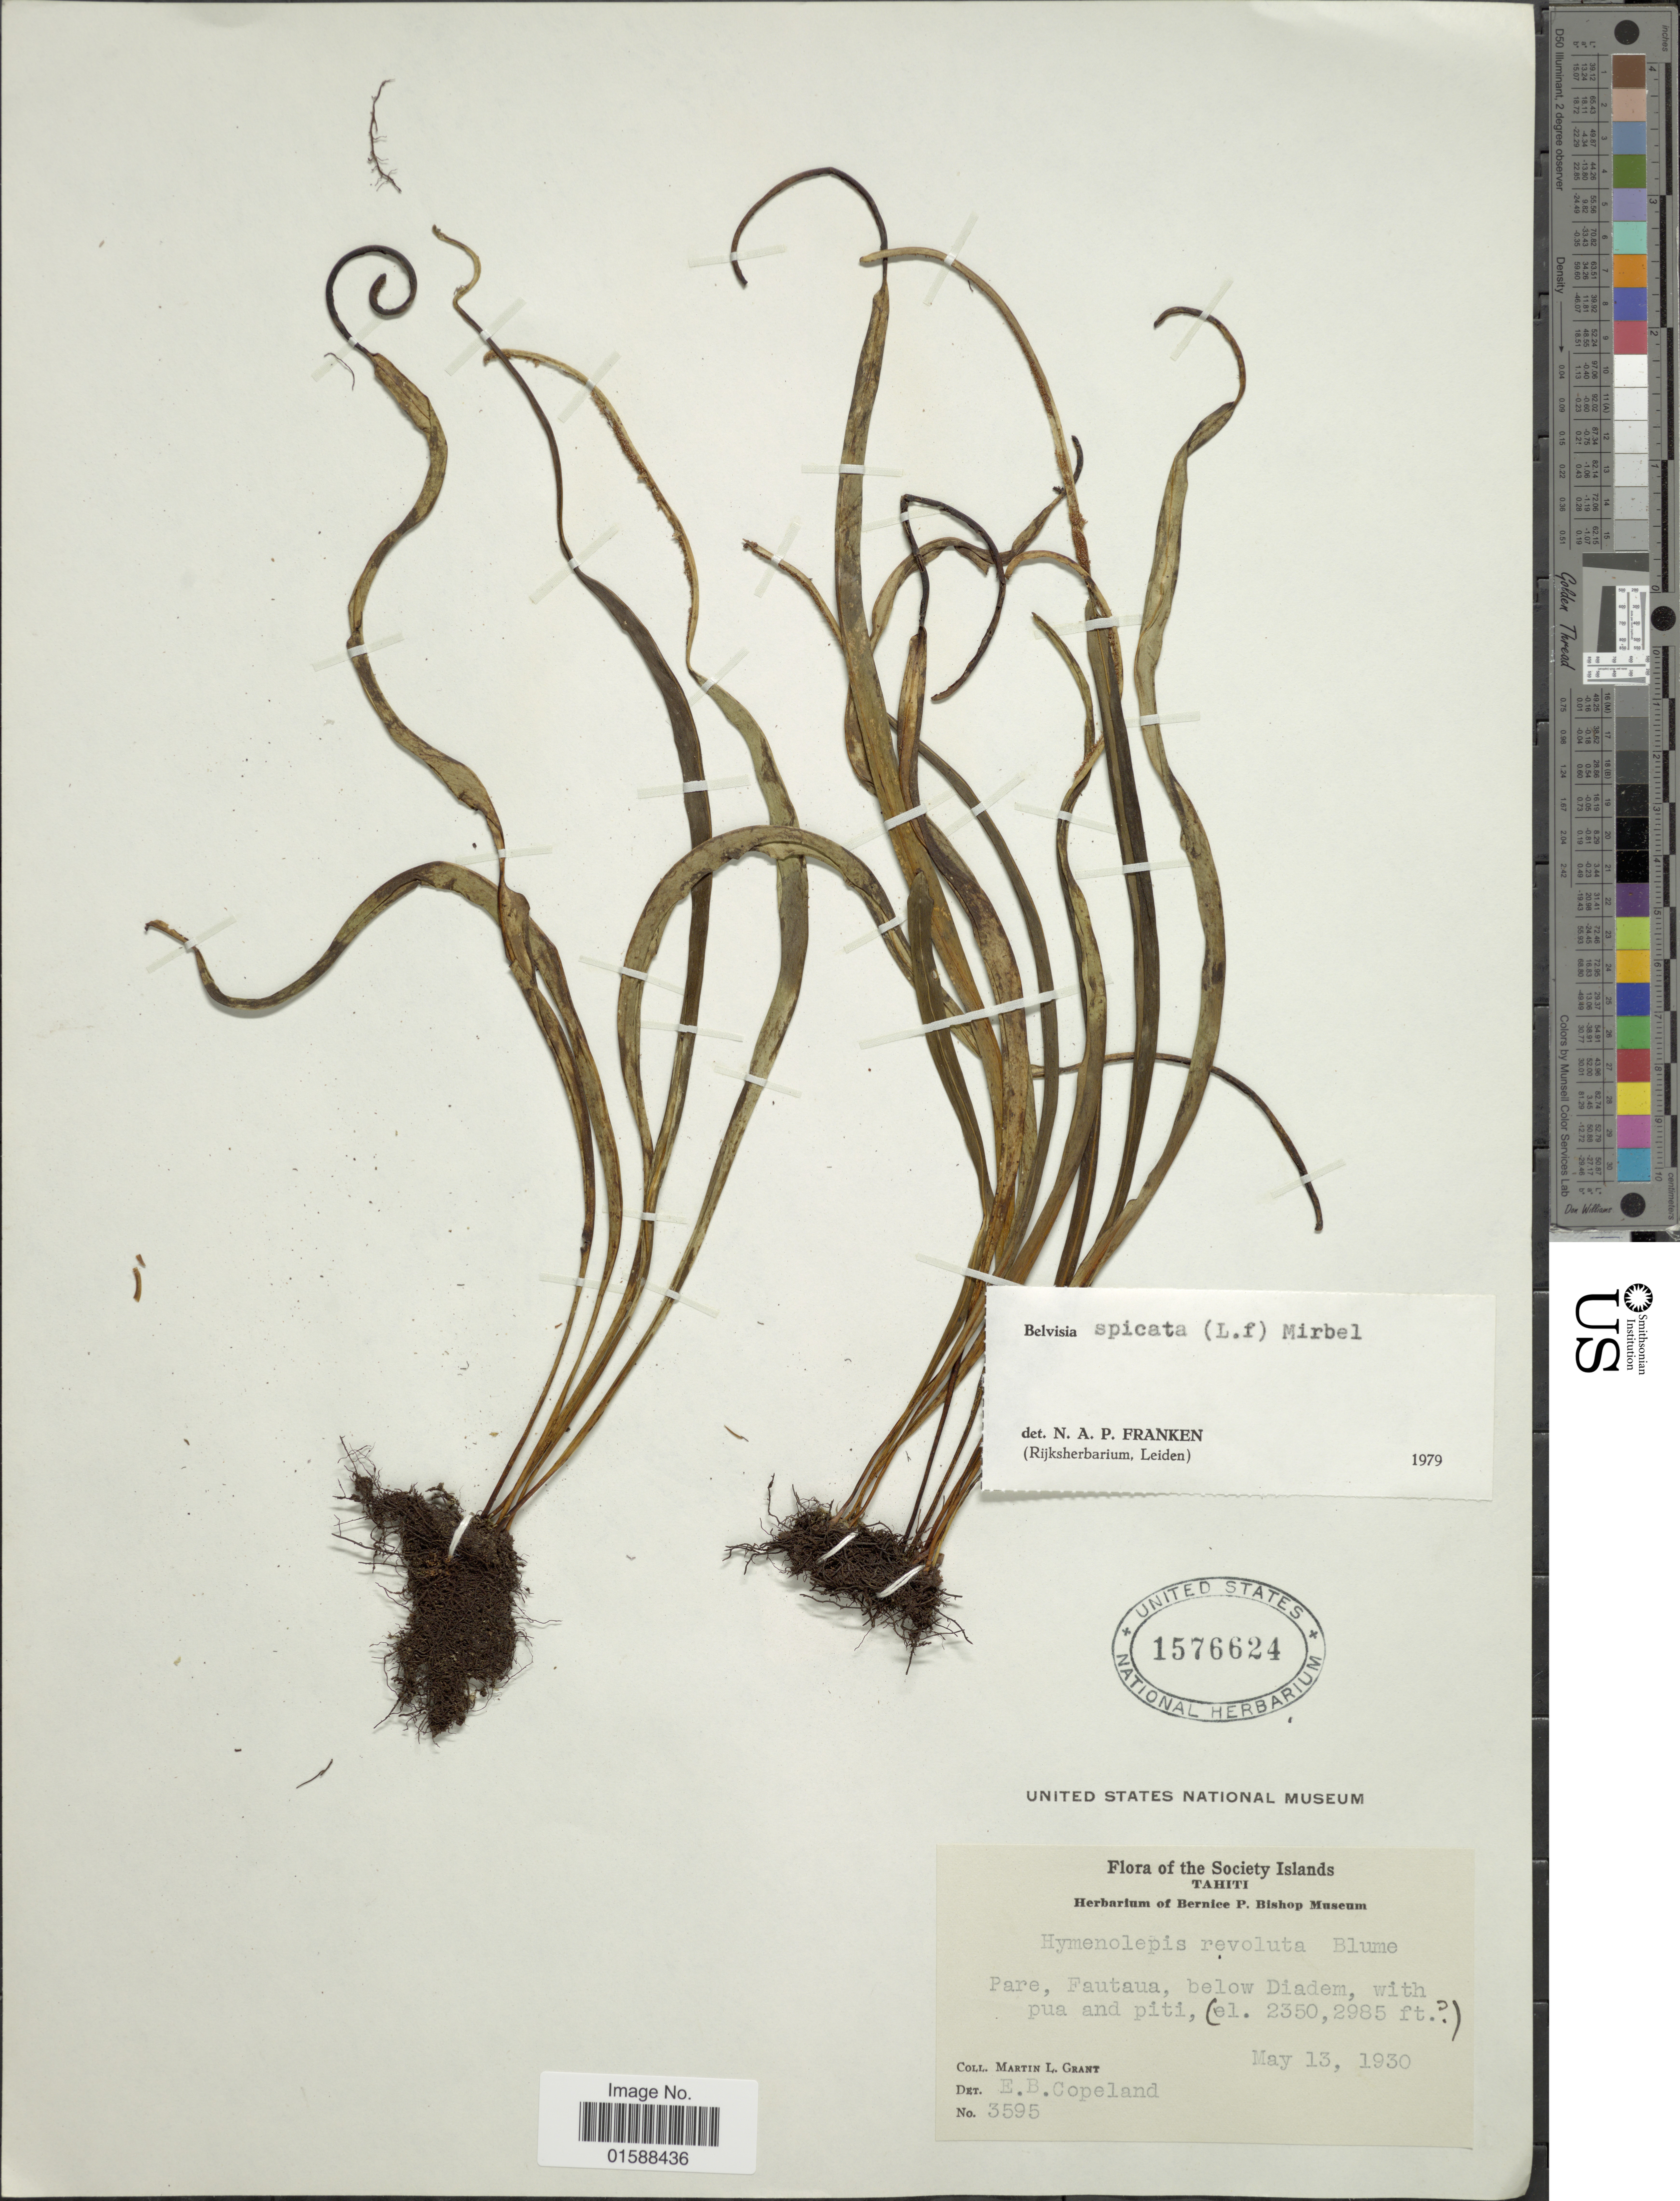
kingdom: Plantae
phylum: Tracheophyta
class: Polypodiopsida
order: Polypodiales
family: Polypodiaceae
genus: Lepisorus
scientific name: Lepisorus spicatus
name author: (L. f.) Li S. Wang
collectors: M. L. Grant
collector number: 3595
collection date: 1930-05-13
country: French Polynesia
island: Tahiti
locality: Society Islands. Tahiti. Pare, Fautaua, below Diadem, with pua and piti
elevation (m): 716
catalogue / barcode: US 1576624